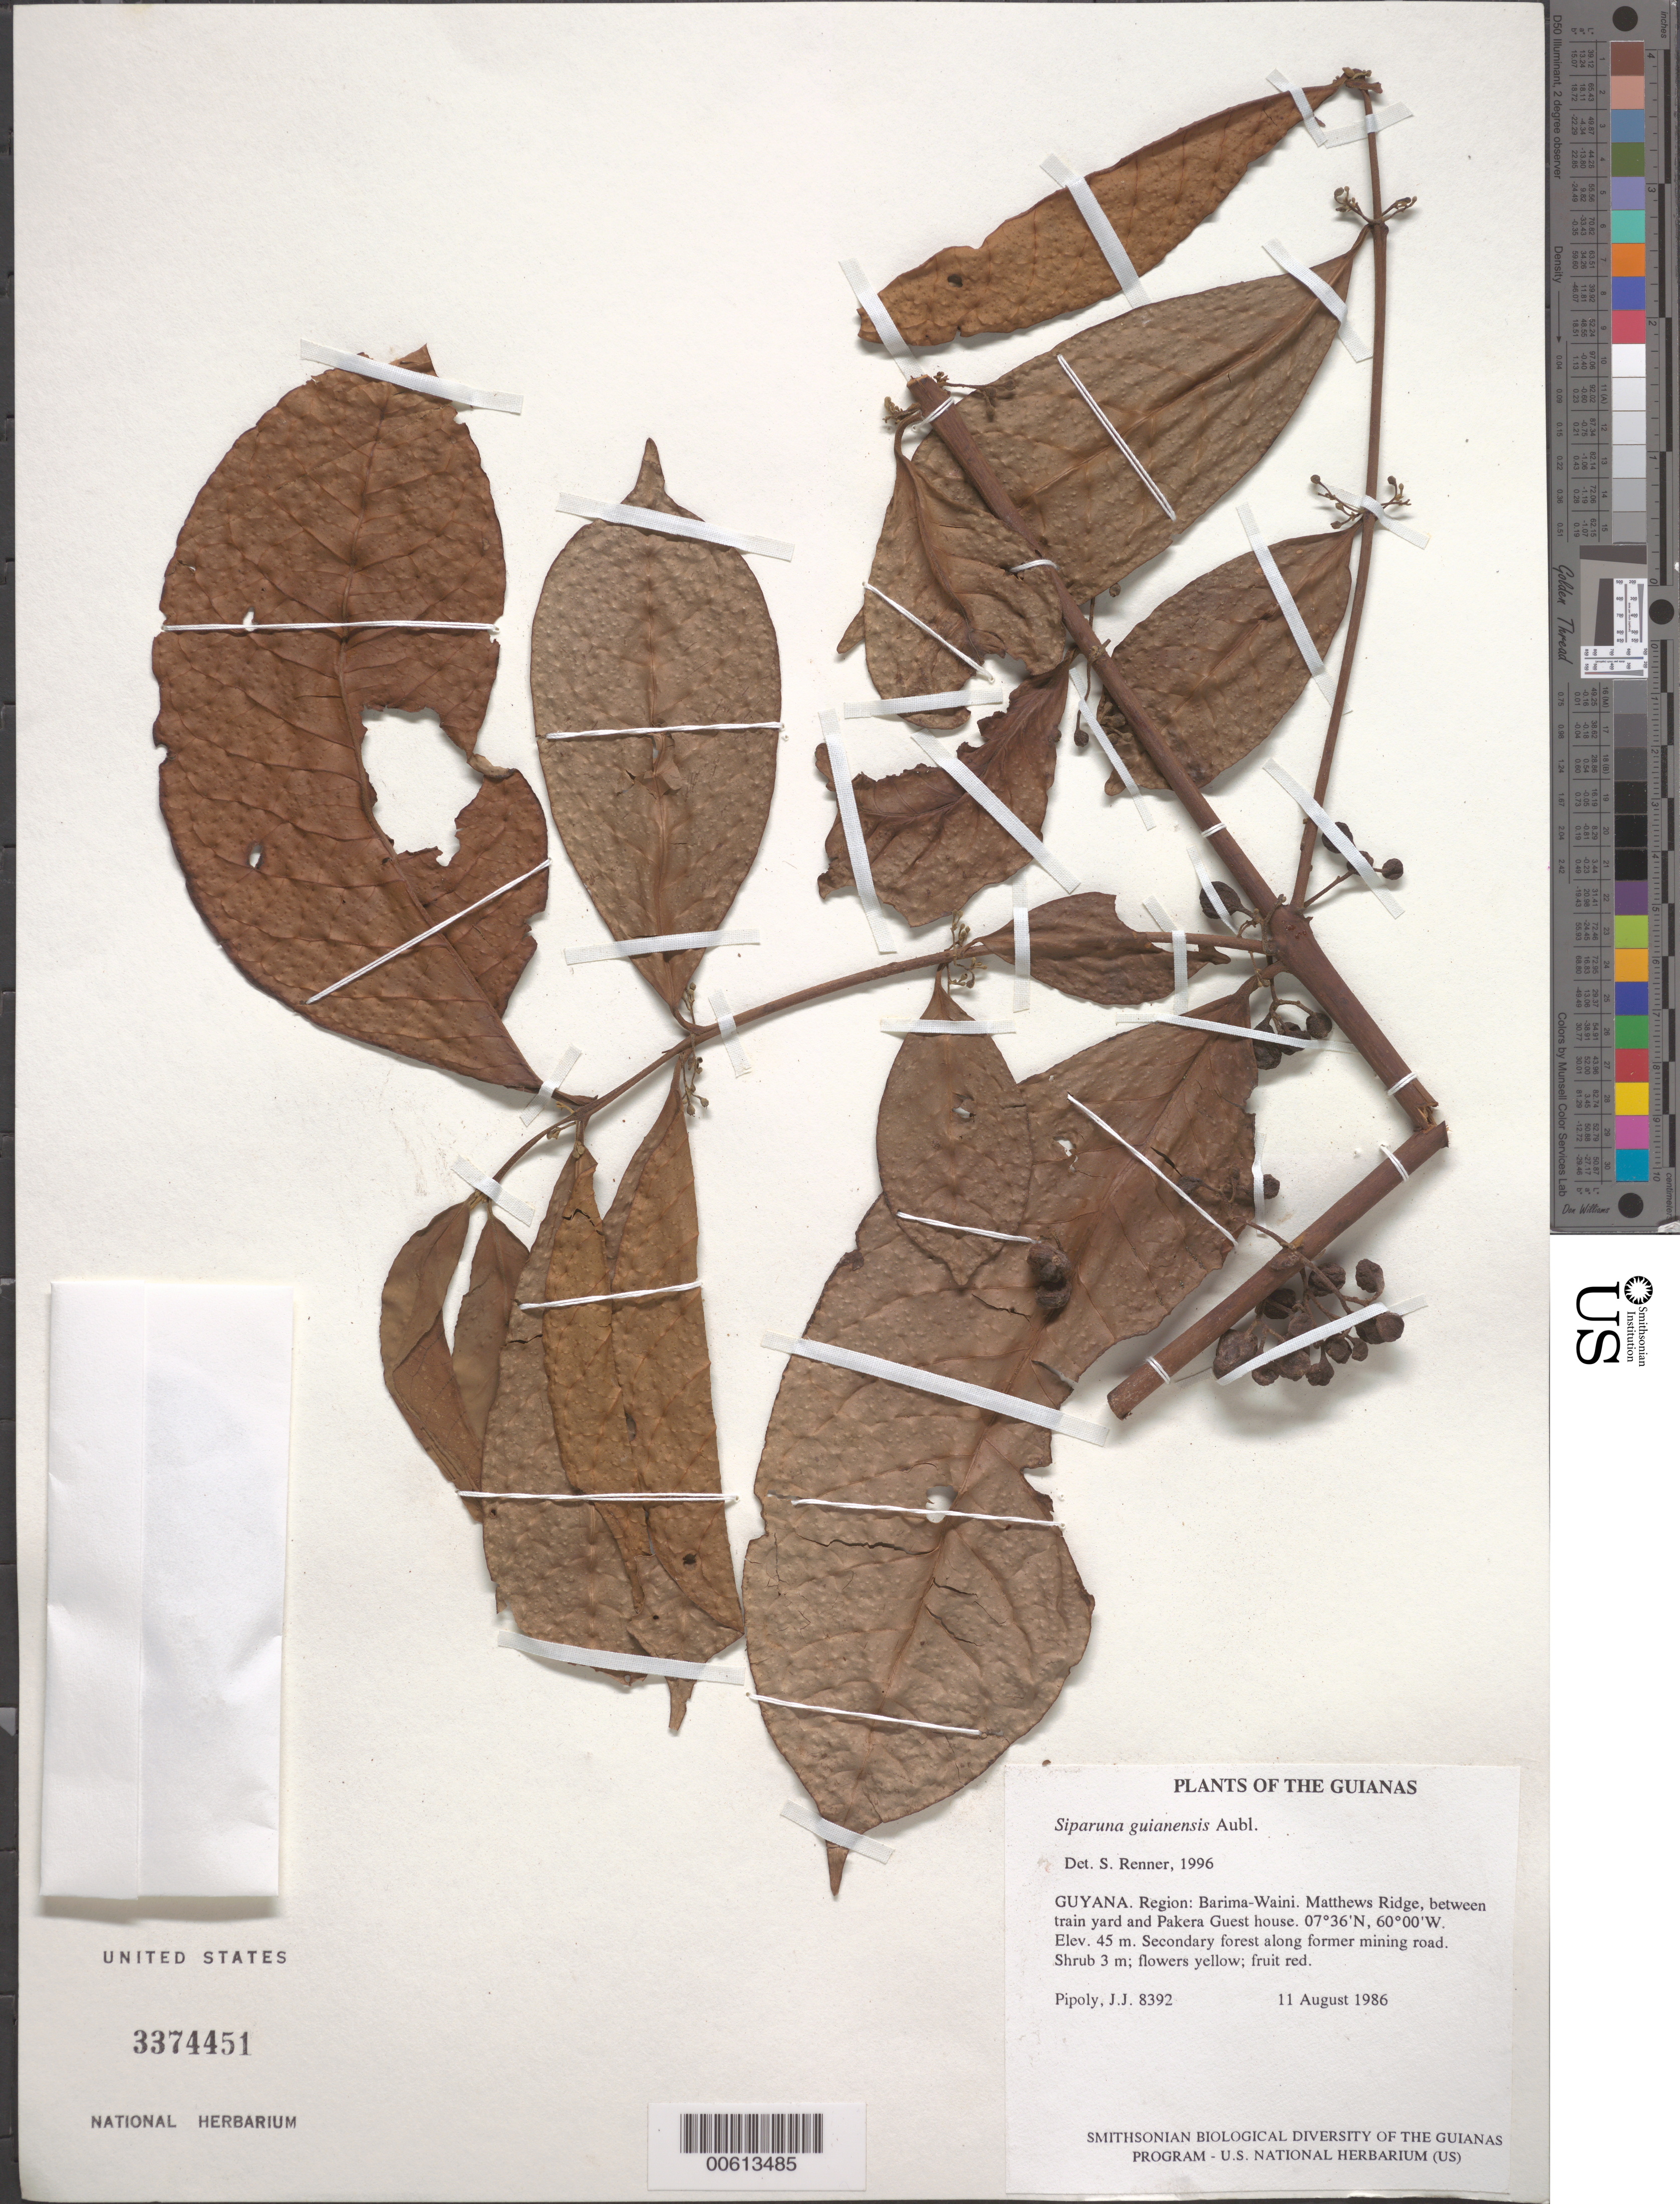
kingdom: Plantae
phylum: Tracheophyta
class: Magnoliopsida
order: Laurales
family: Siparunaceae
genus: Siparuna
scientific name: Siparuna guianensis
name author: Aubl.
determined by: Renner, S. S.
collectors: J. J. Pipoly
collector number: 8392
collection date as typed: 11 August 1986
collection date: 1986-08-11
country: Guyana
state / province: Barima-Waini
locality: Matthews Ridge, between train yard and Pakera Guest house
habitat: Secondary forest along former mining road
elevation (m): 45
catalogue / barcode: US 3374451